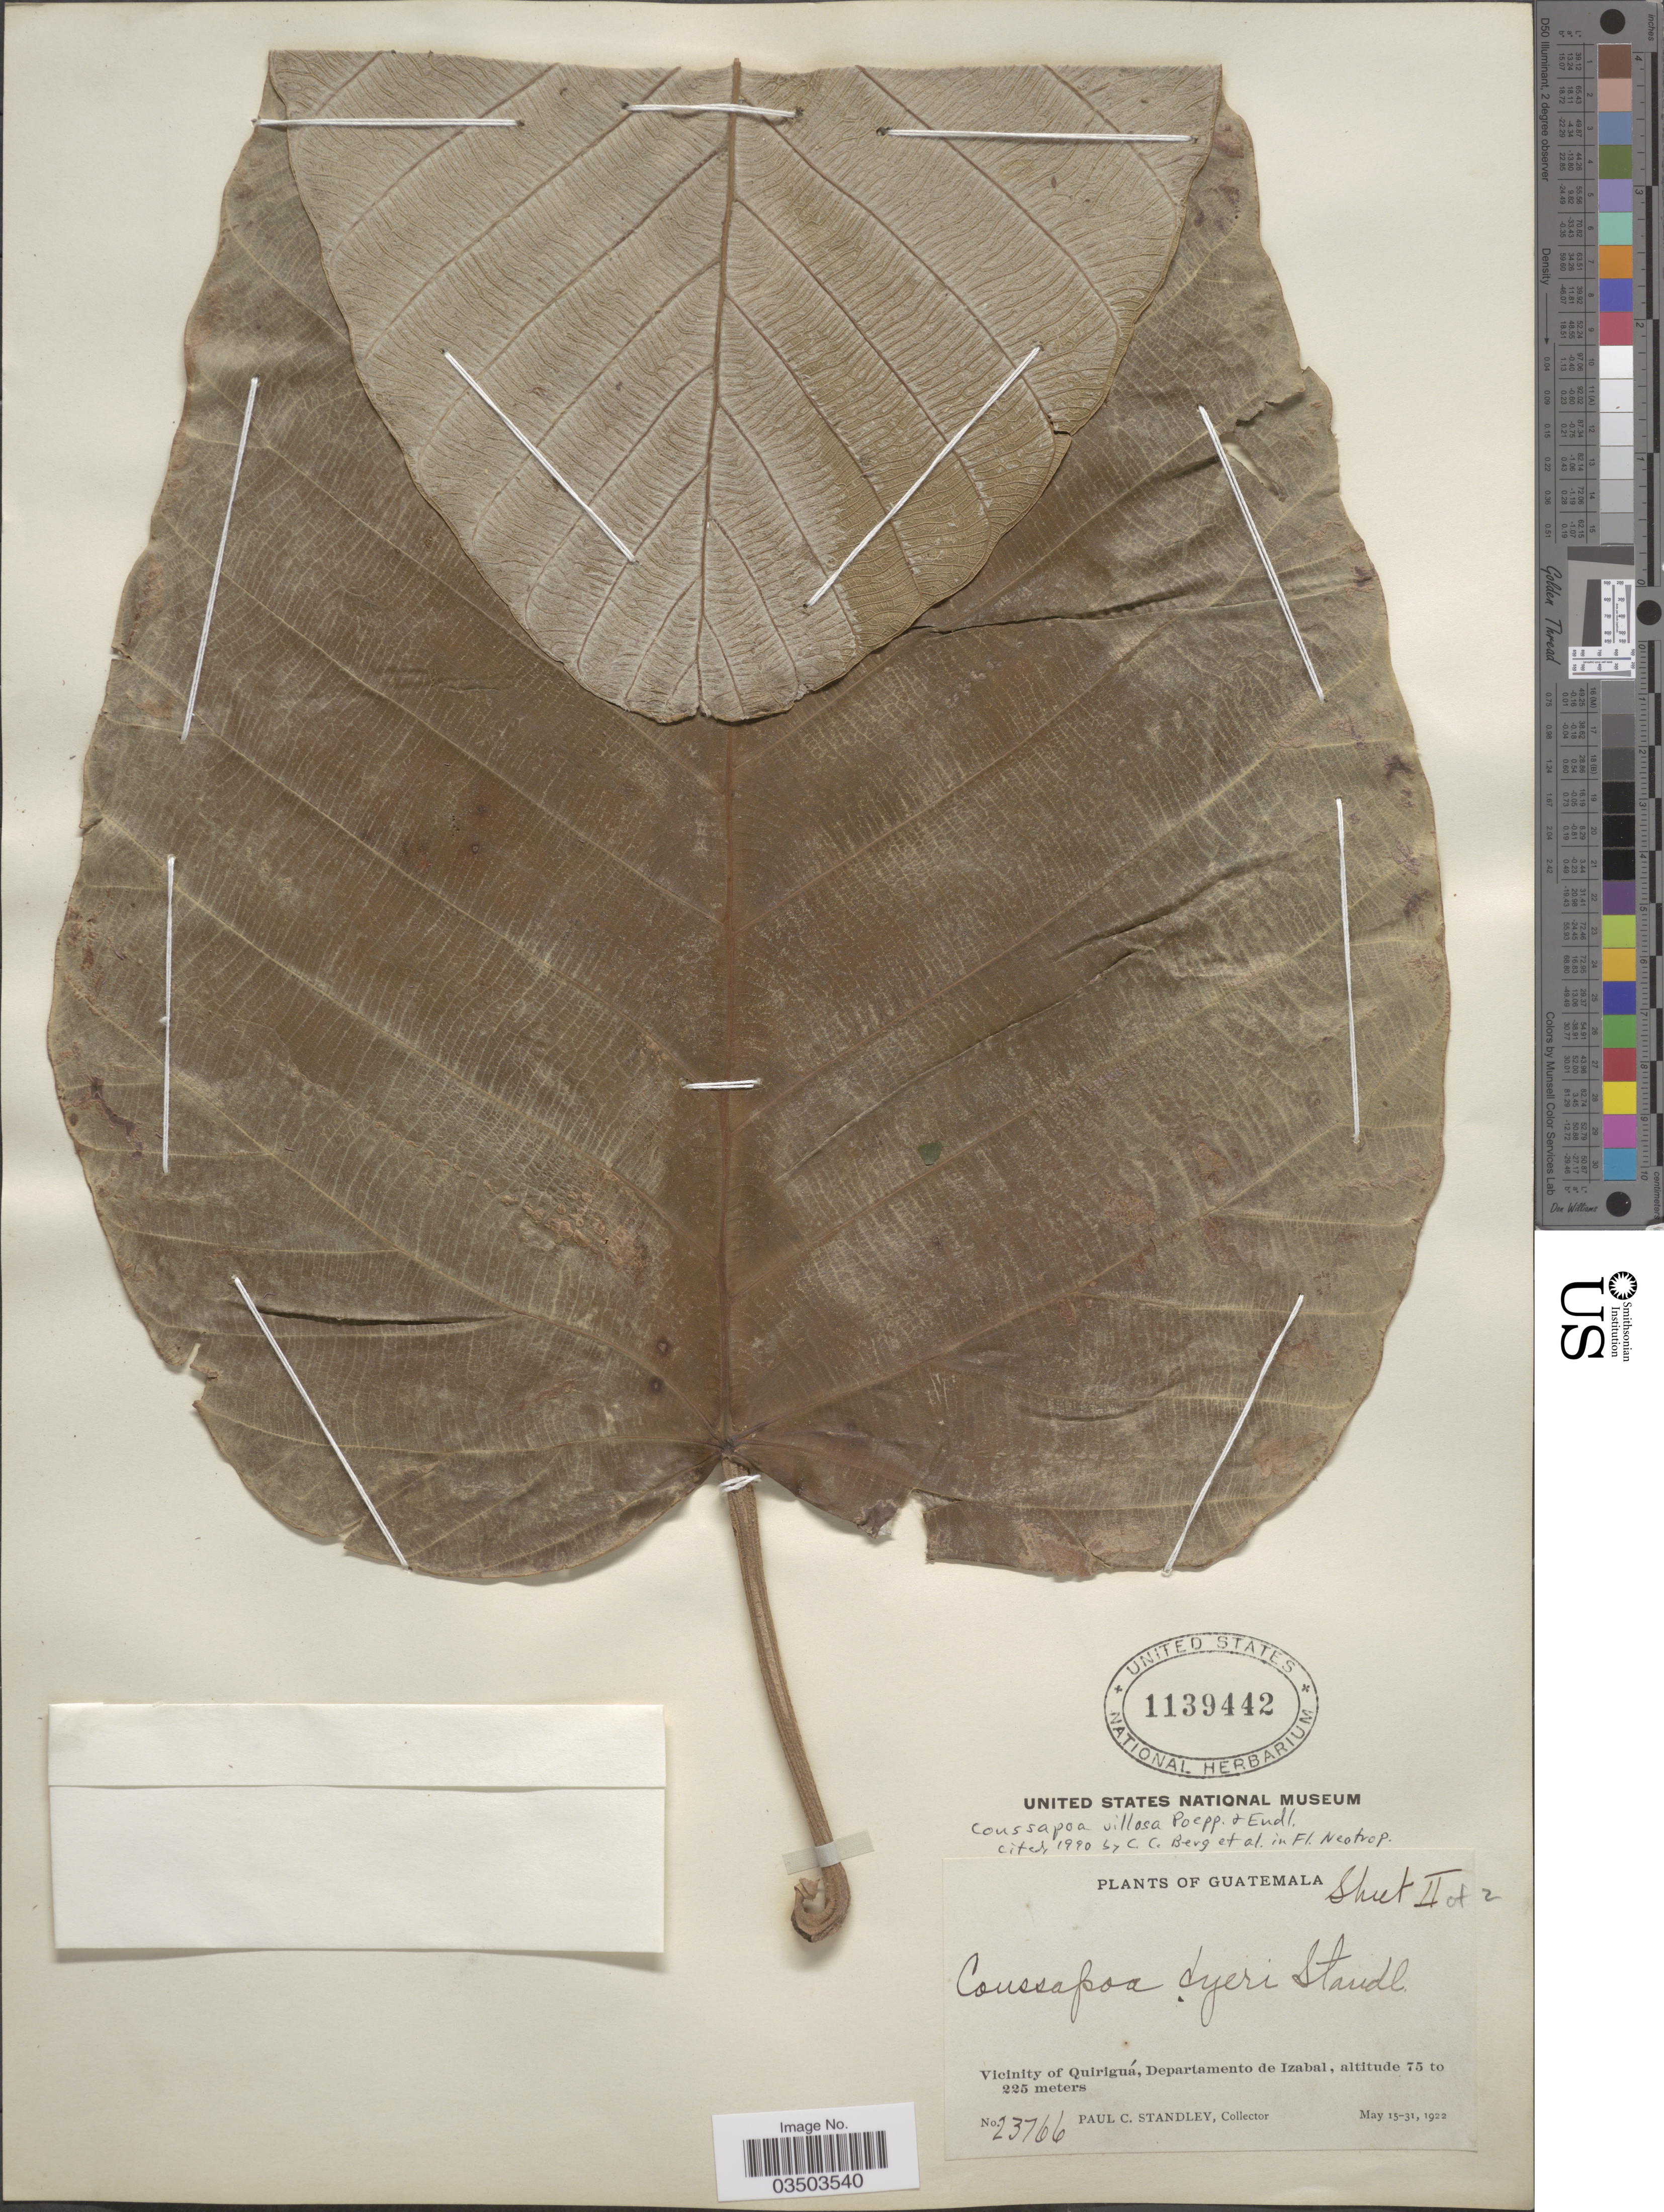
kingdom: Plantae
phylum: Tracheophyta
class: Magnoliopsida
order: Rosales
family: Urticaceae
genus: Coussapoa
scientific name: Coussapoa villosa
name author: Poepp. & Endl.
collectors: P. C. Standley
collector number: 23766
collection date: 1922-05-15/1922-05-31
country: Guatemala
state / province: Izabal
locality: Vicinity of Quiriguá, Departamento de Izabal.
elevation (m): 75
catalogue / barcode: US 1139442